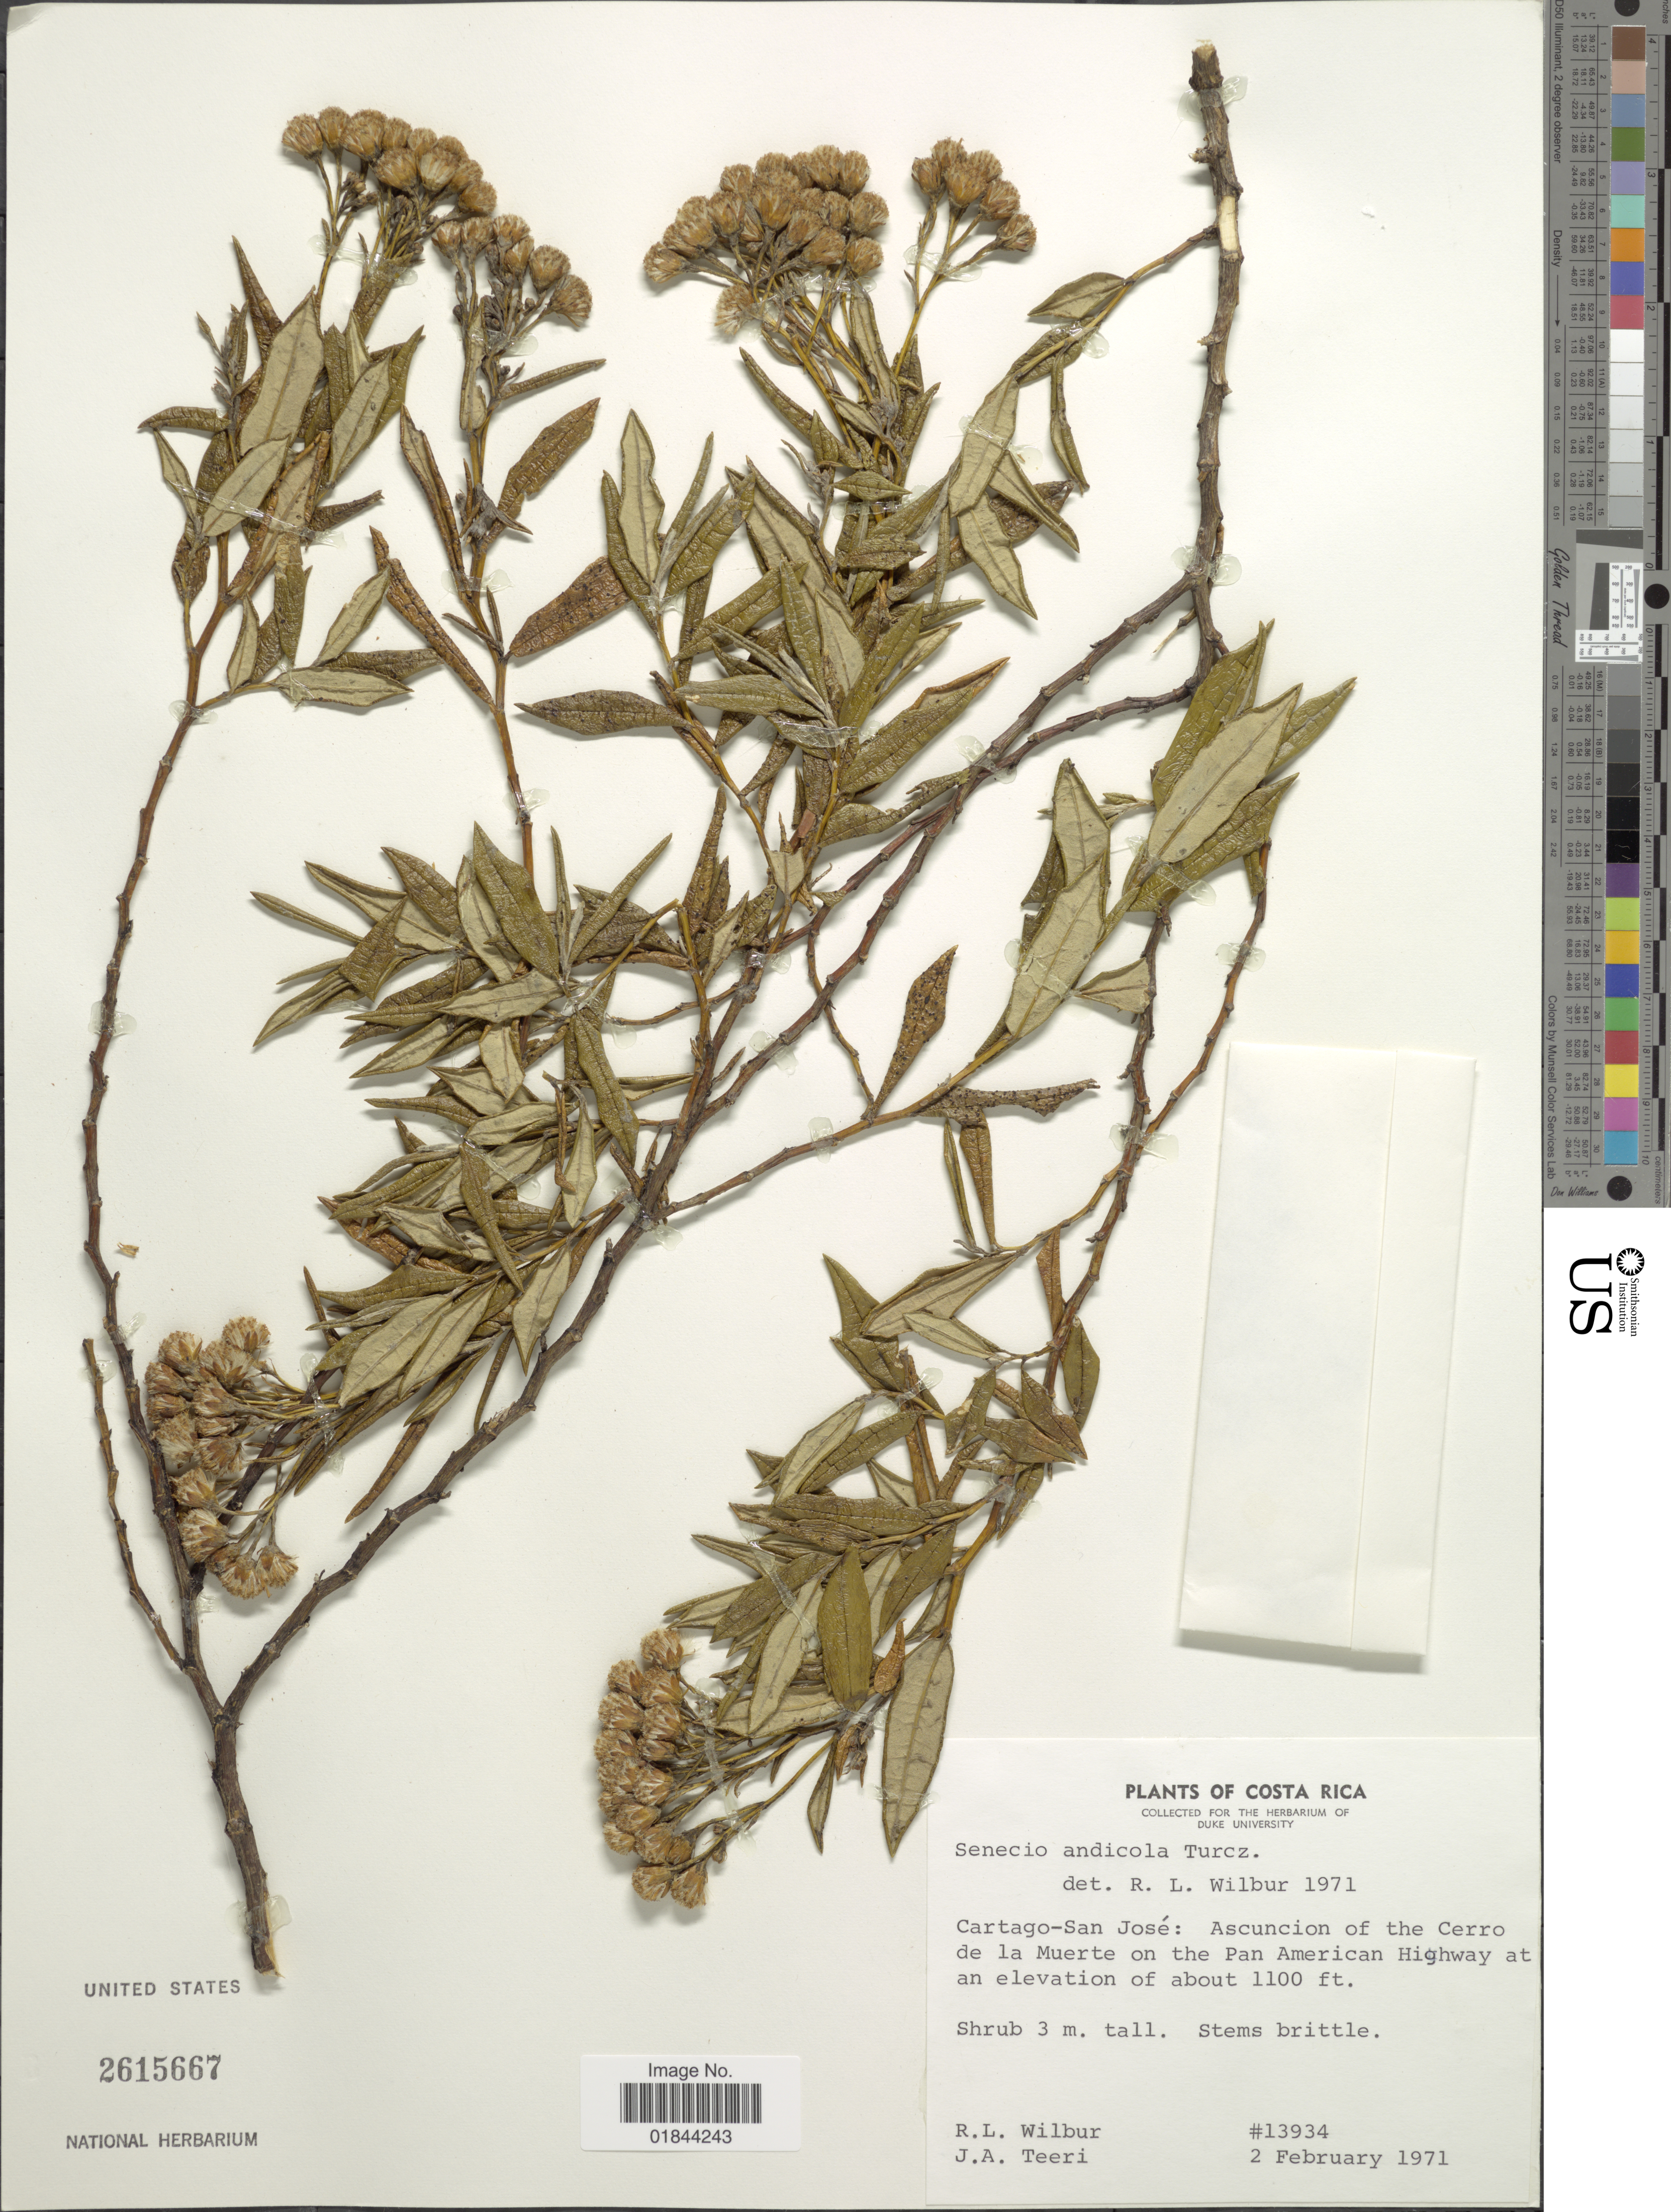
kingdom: Plantae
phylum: Tracheophyta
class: Magnoliopsida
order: Asterales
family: Asteraceae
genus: Pentacalia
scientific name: Pentacalia andicola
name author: (Turcz.) Cuatrec.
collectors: R. L. Wilbur & J. Teeri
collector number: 13943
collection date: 1971-02-02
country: Costa Rica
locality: Cartago-San Jose: Ascuncion of the Cerro de la Muerte on the Pan American Highway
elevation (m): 335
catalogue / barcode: US 2615667